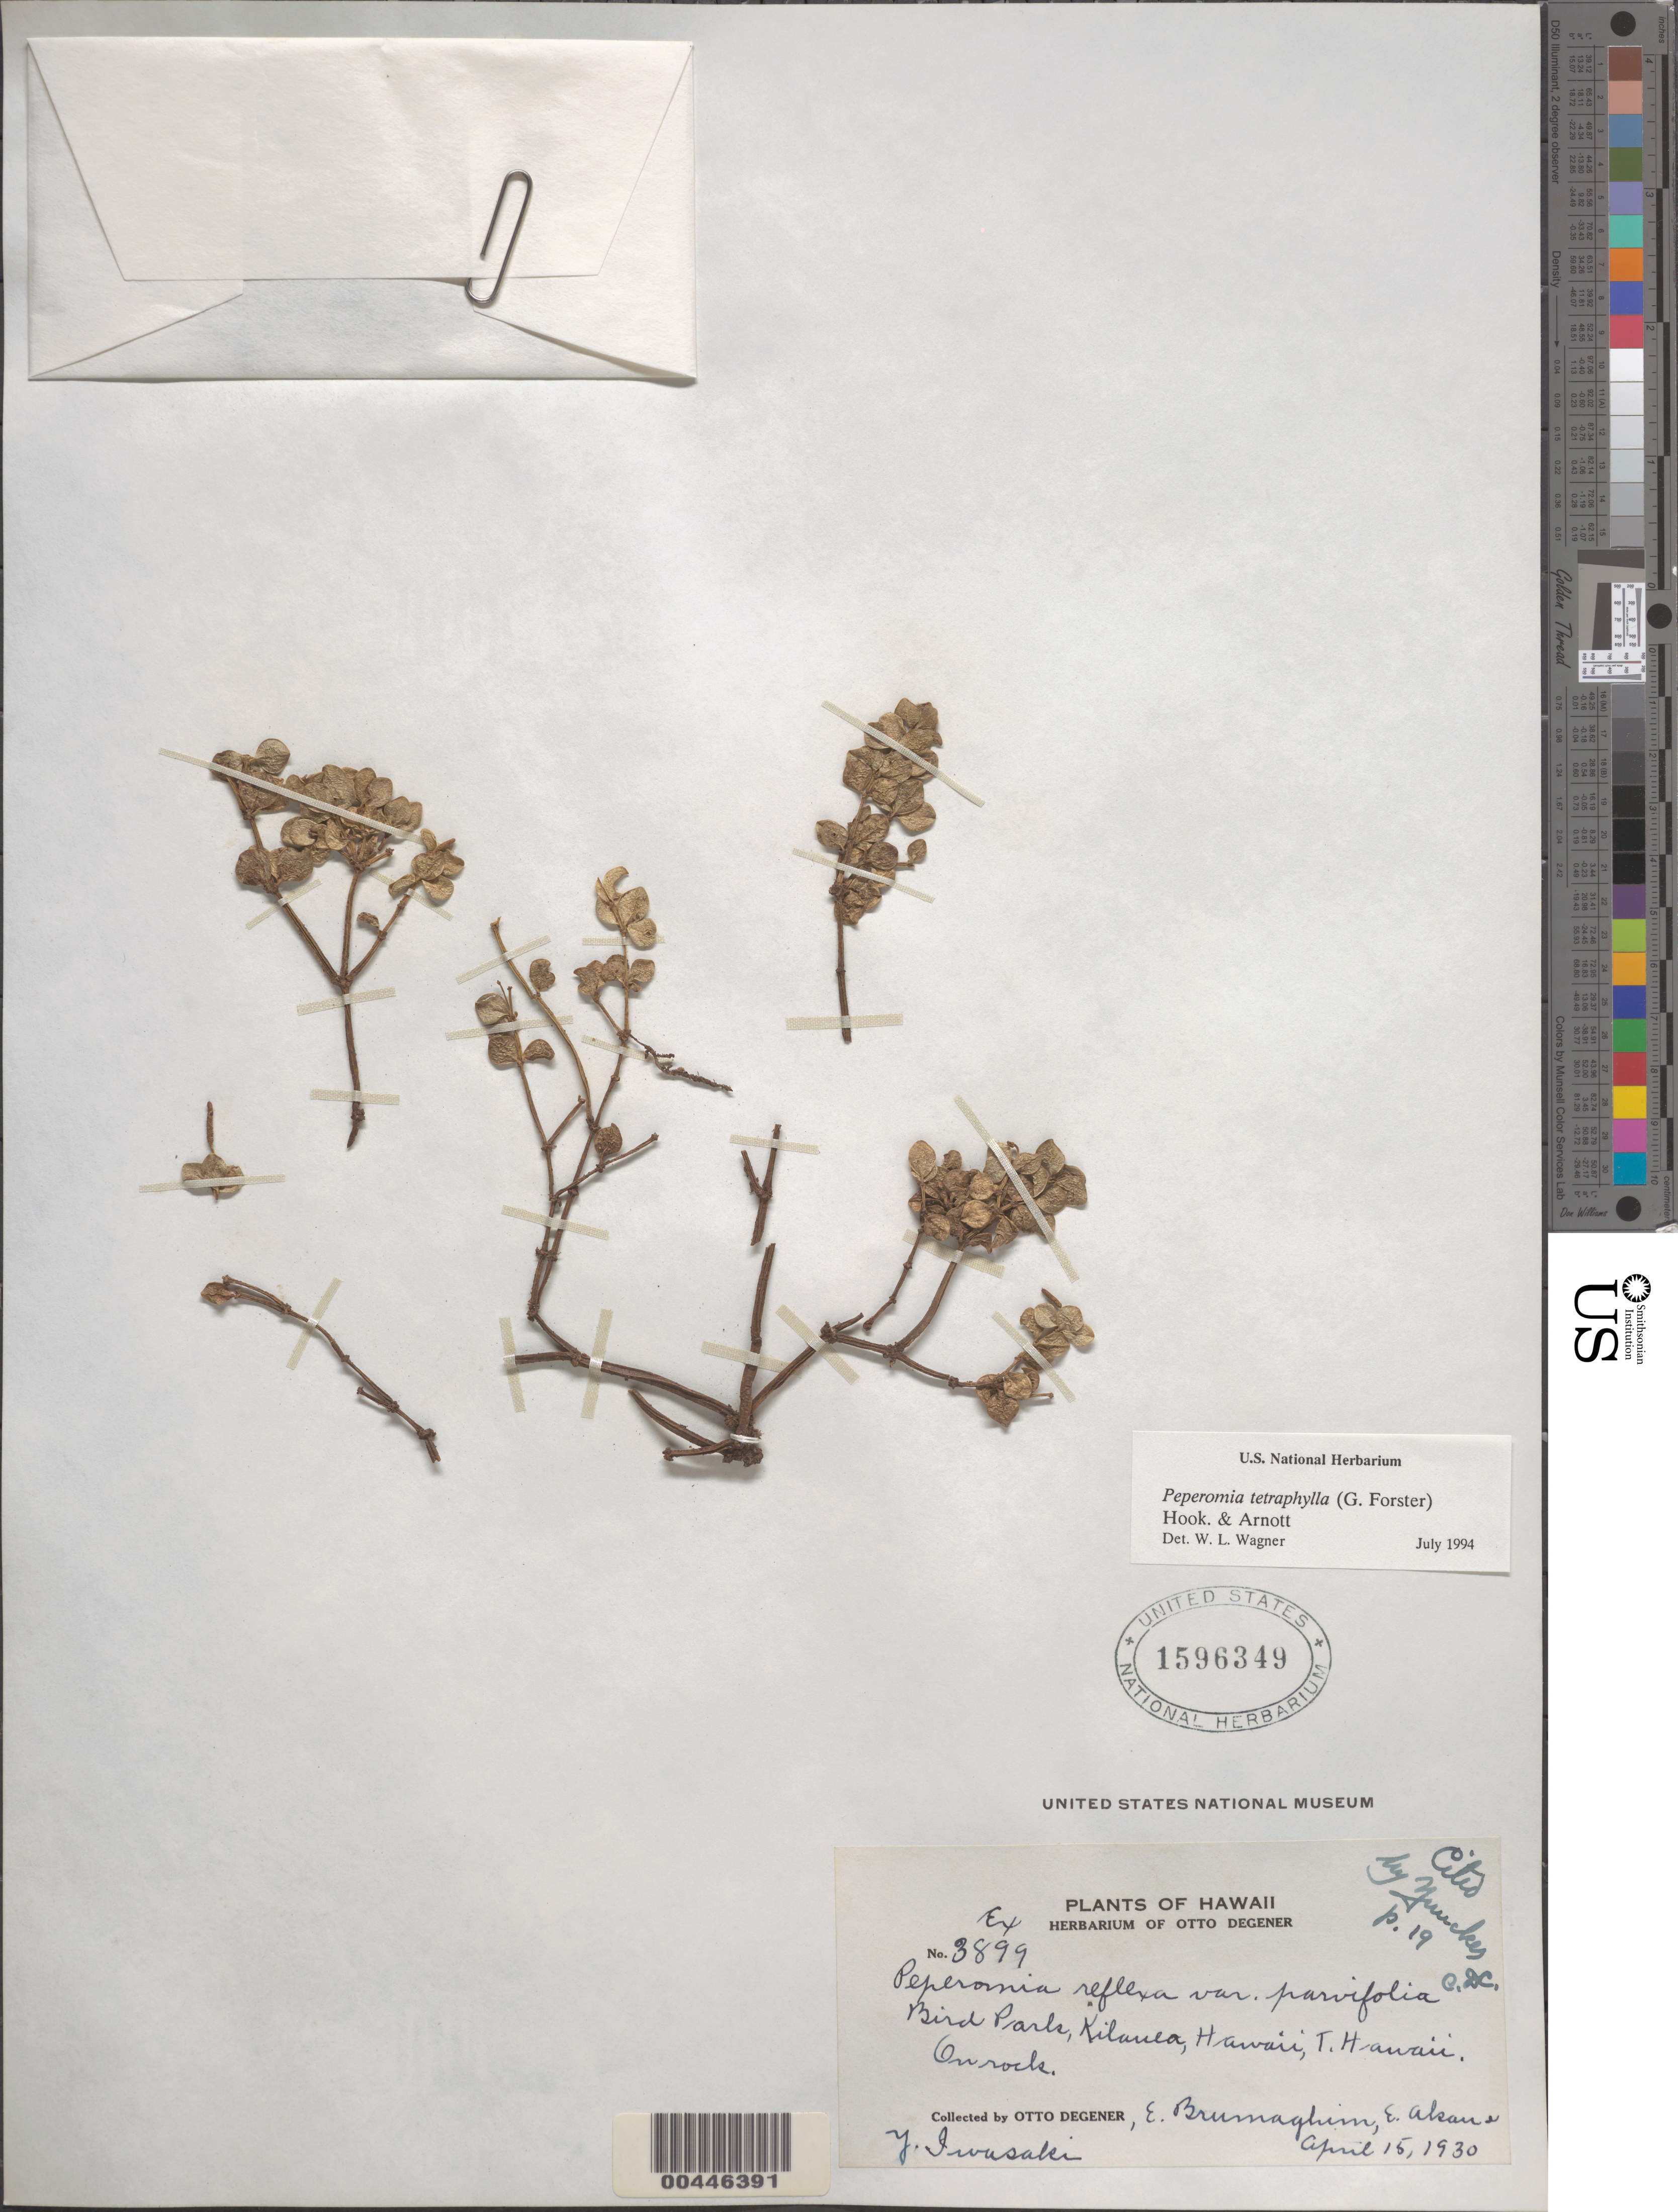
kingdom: Plantae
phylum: Tracheophyta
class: Magnoliopsida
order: Piperales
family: Piperaceae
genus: Peperomia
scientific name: Peperomia trichopus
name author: Trel. in J.F. Macbr.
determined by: Wagner, W. L., (BOT), Smithsonian Institution - National Museum of Natural History (UNITED STATES)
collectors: O. Degener, E. Brumaghim, E. Akau & Y. Iwasaki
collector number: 3899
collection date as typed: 15 Apr 1930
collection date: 1930-04-15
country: United States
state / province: Hawaii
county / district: Hawaii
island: Hawaii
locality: Bird Park, Kilauea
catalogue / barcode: US 1596349